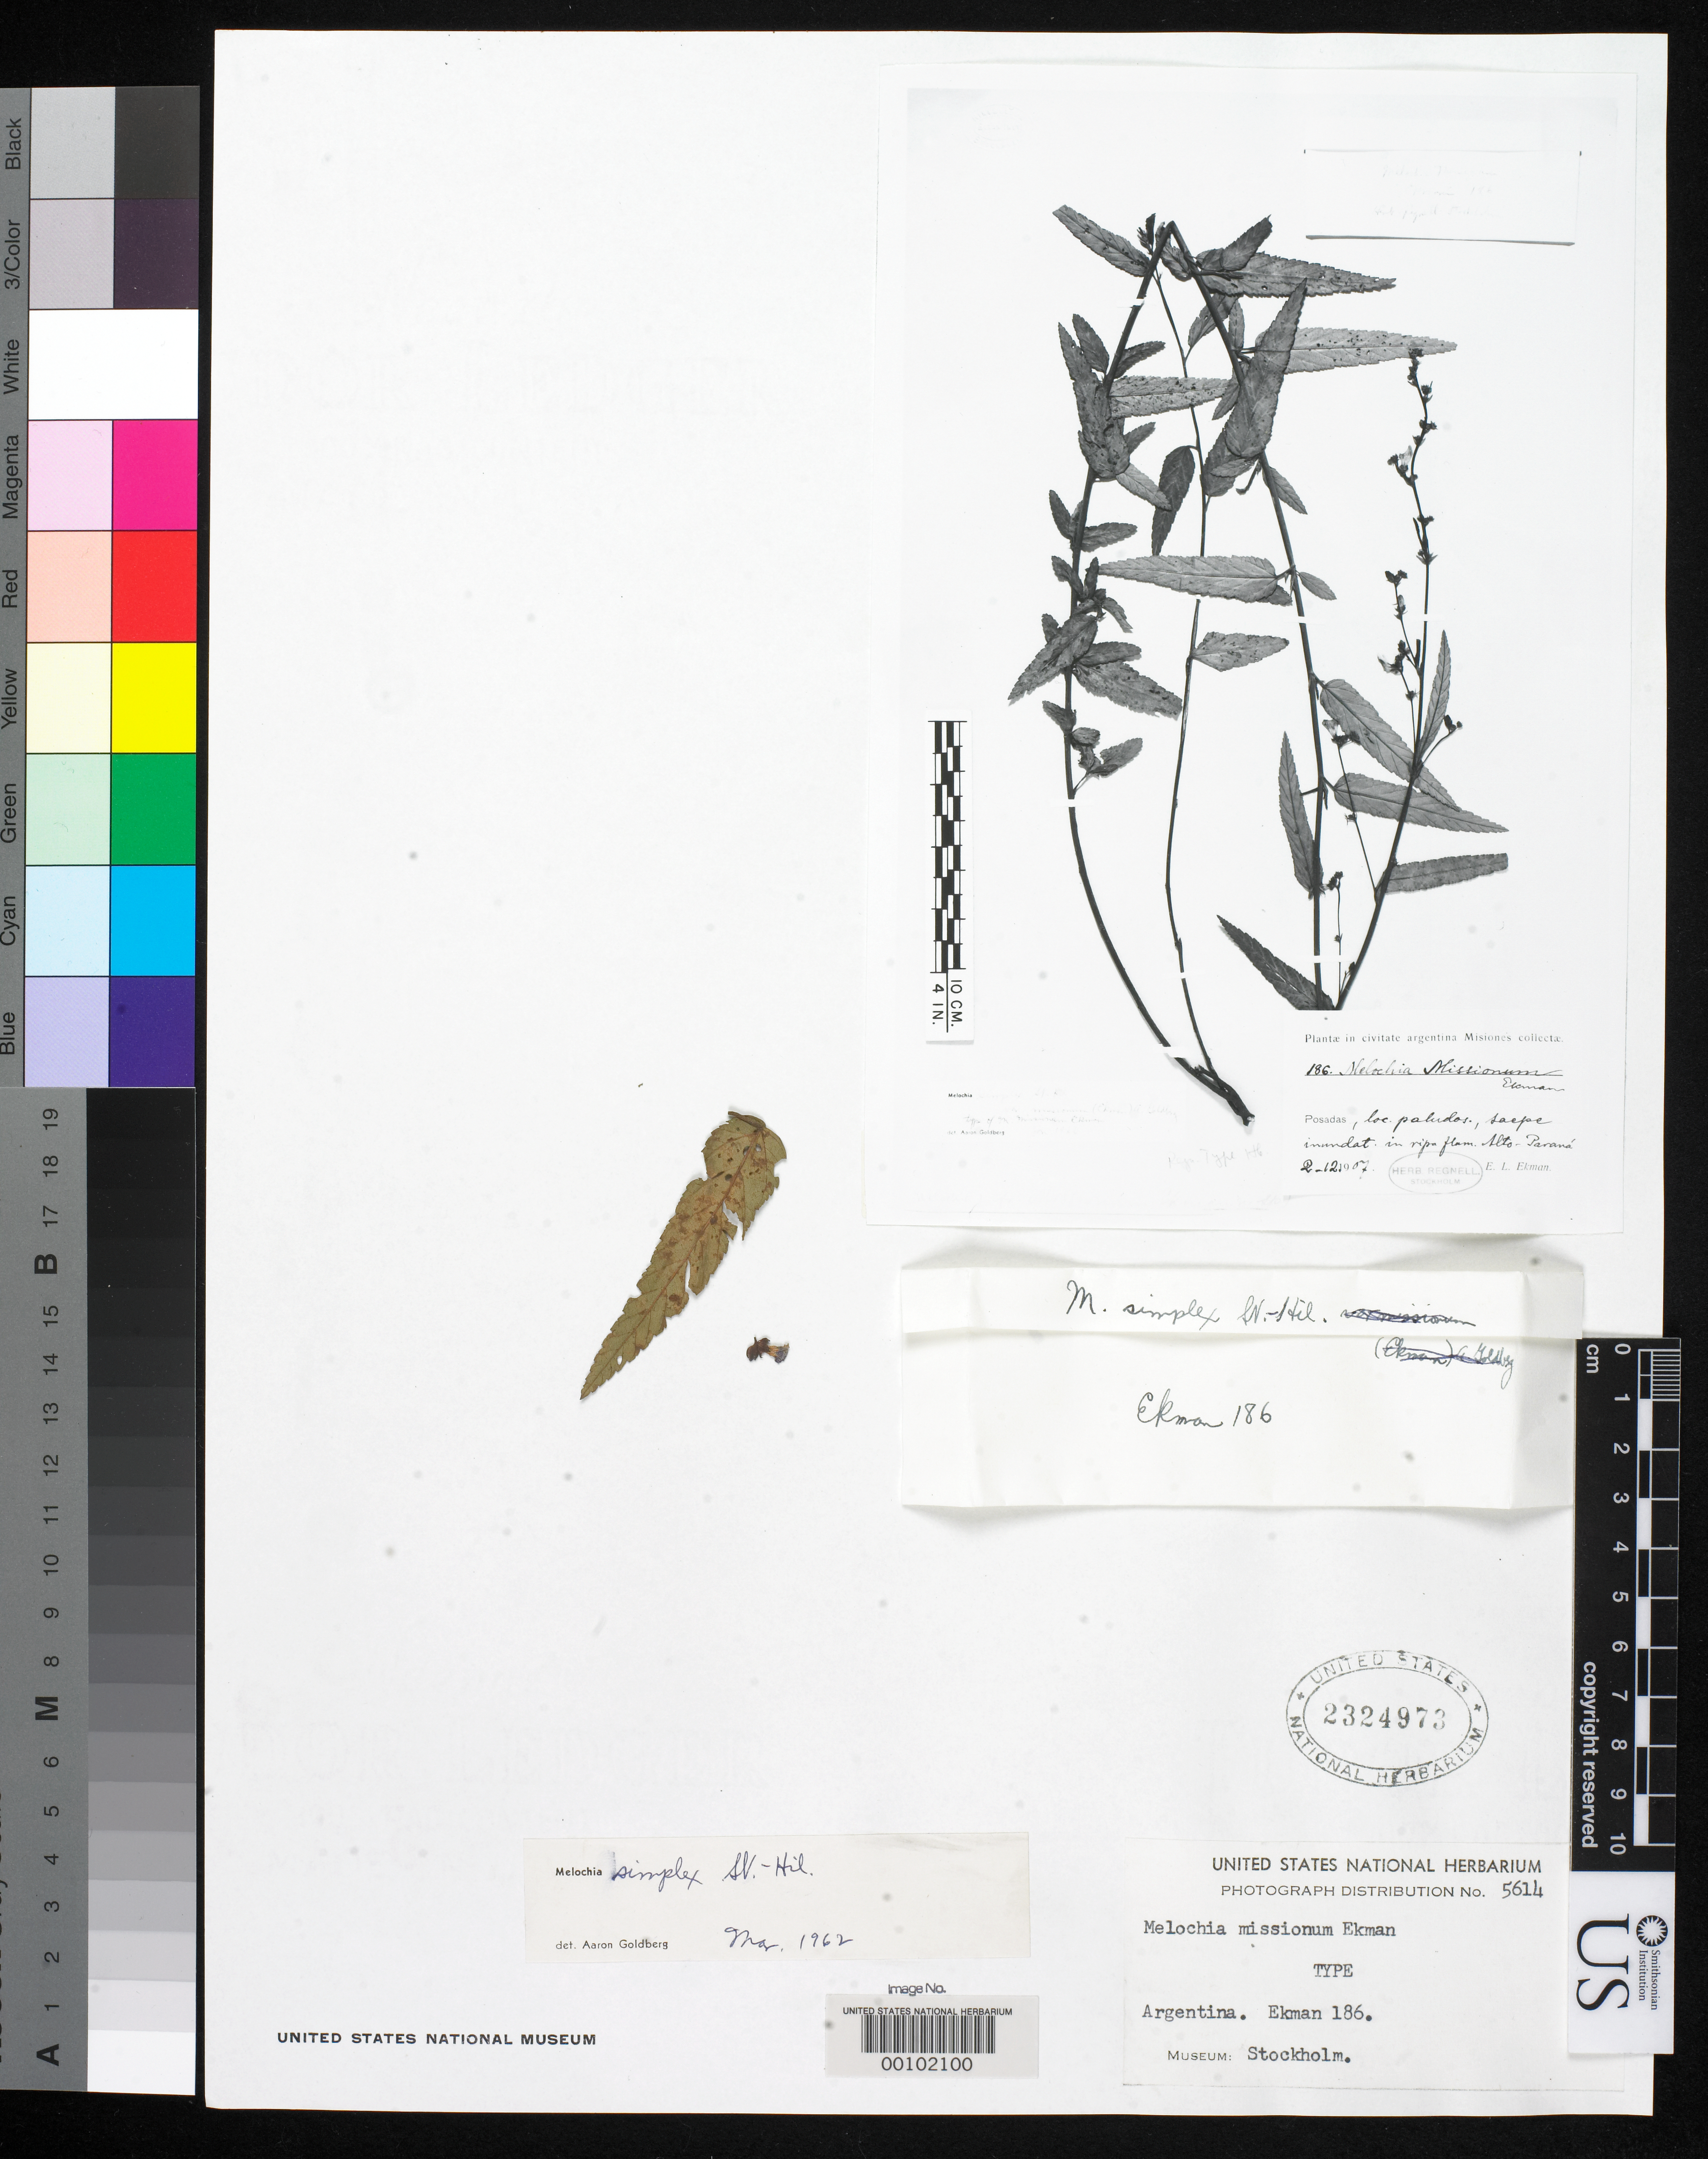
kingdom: Plantae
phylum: Tracheophyta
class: Magnoliopsida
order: Malvales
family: Malvaceae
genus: Melochia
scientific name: Melochia missionum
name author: Ekman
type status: Isotype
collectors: E. L. Ekman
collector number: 186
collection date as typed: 1907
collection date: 1907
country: Argentina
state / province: Misiones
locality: Posadas.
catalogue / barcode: US 2324973